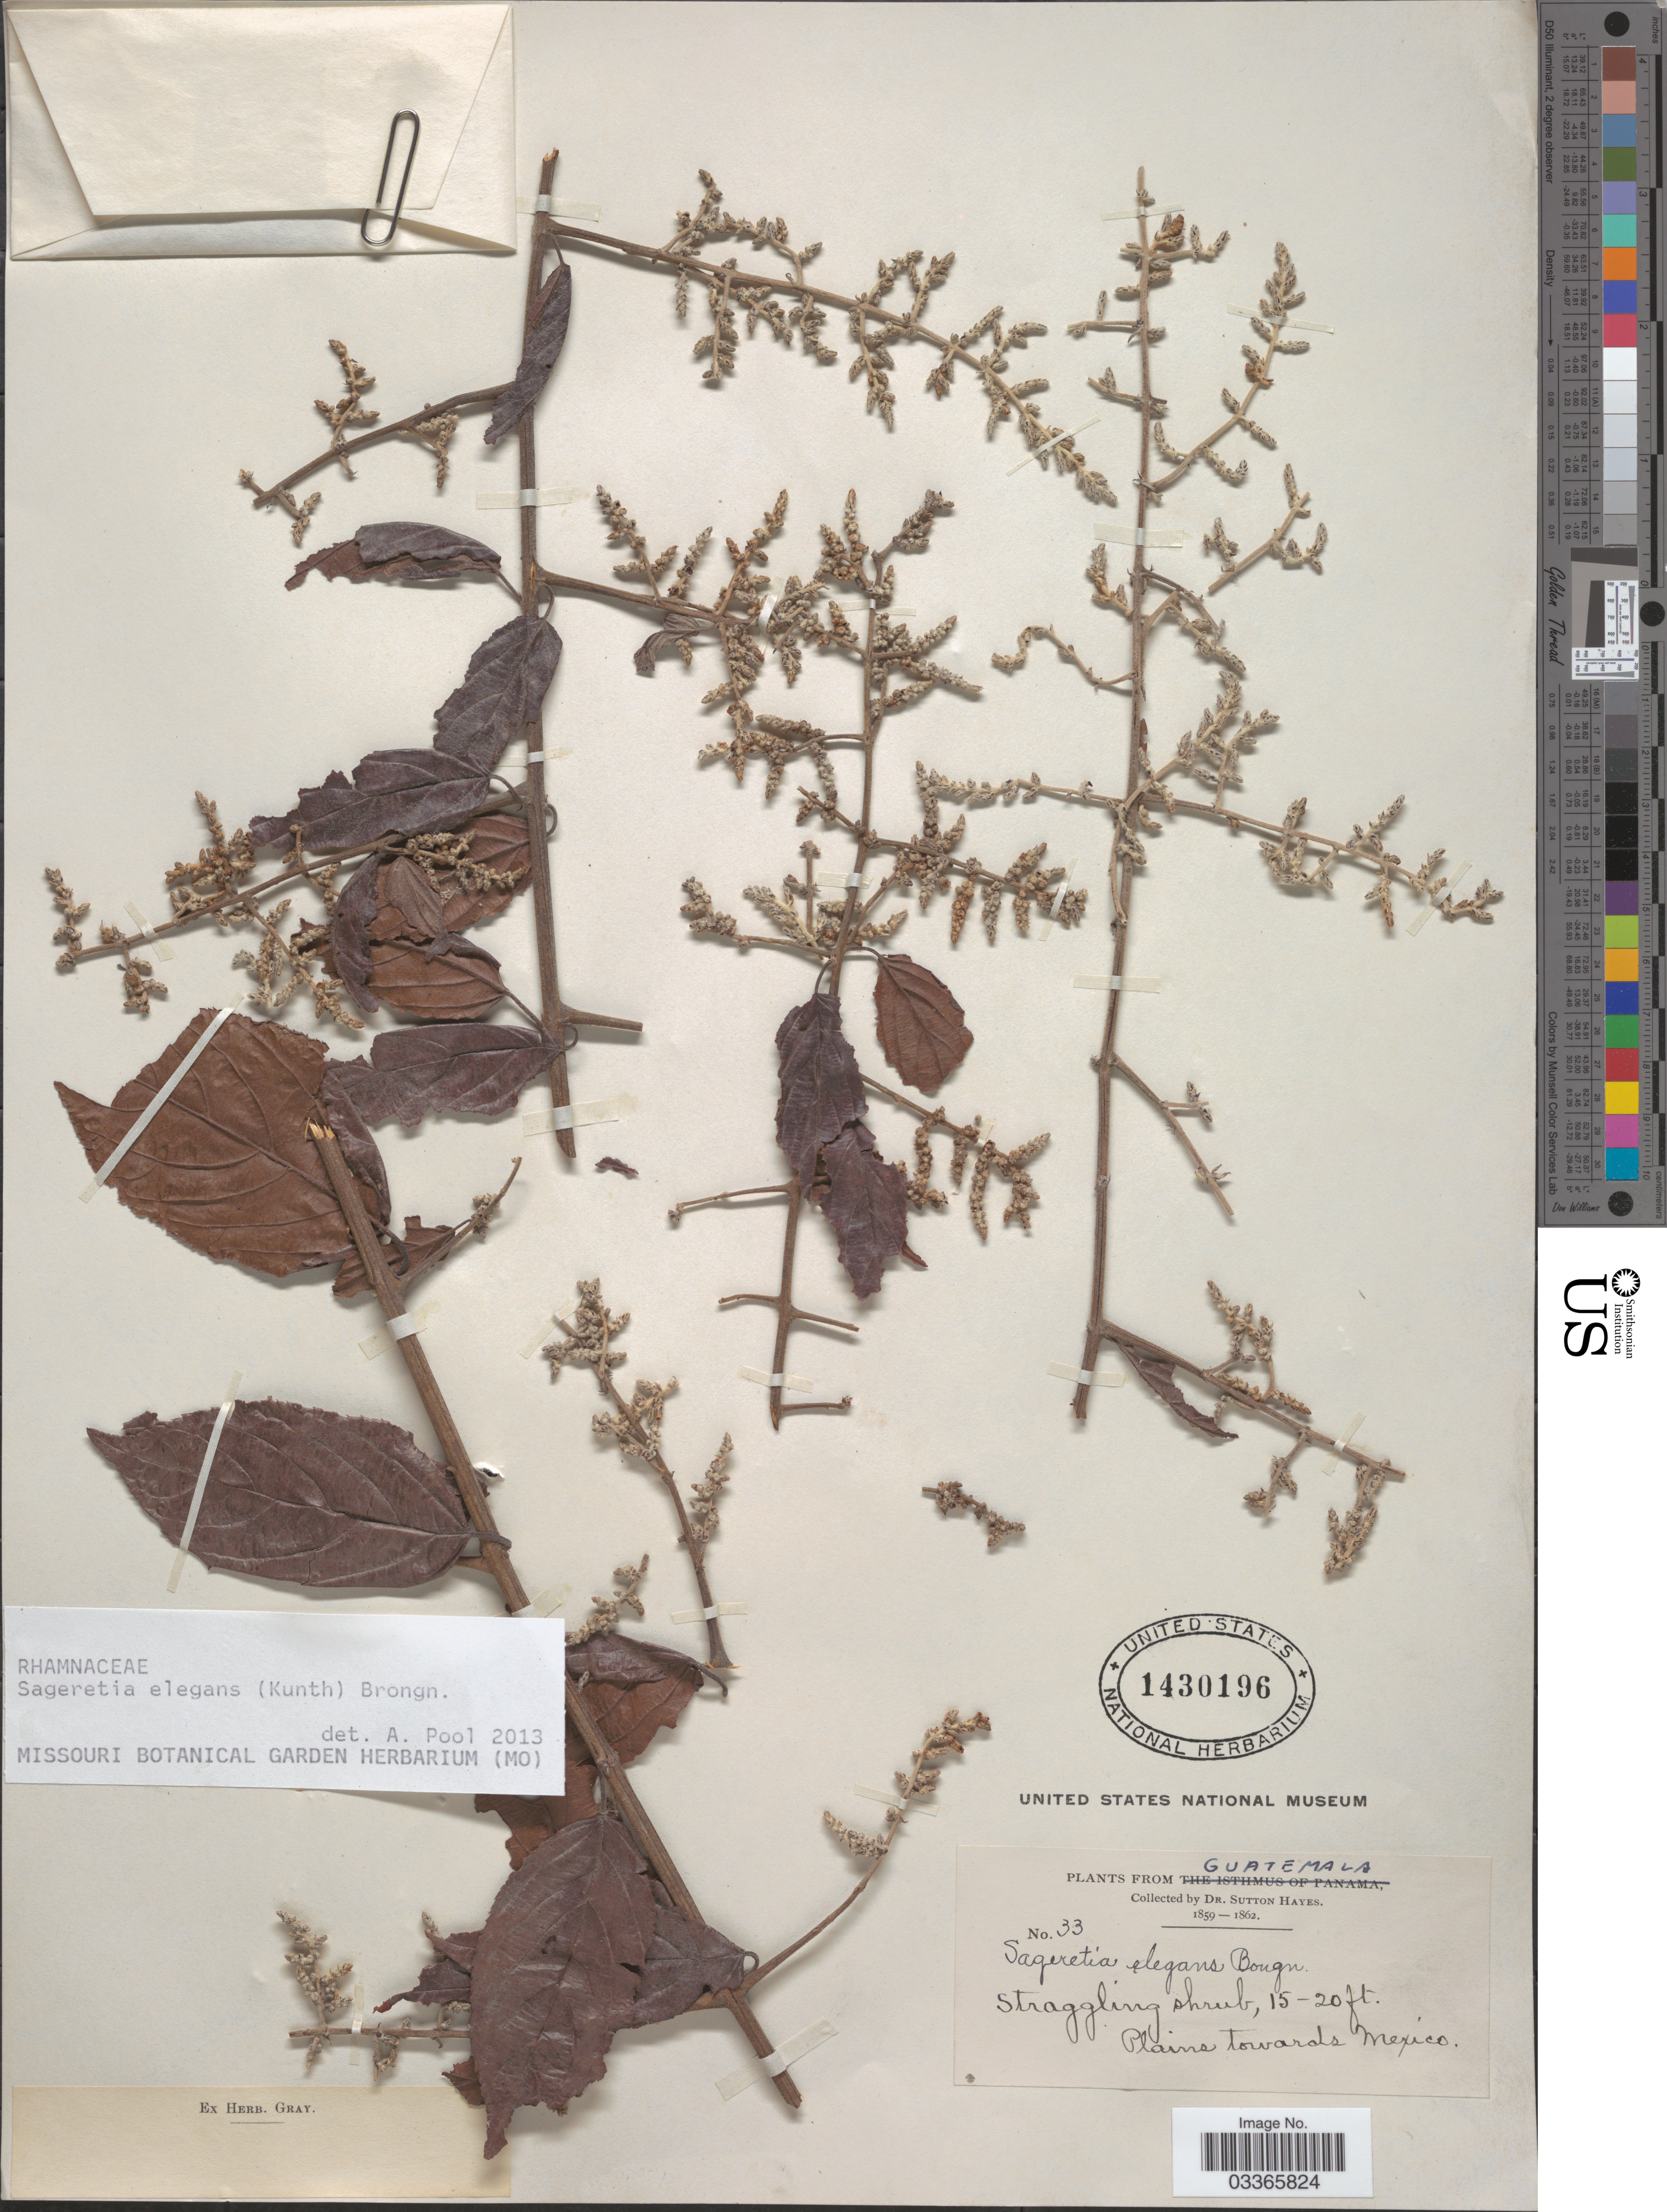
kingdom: Plantae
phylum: Tracheophyta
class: Magnoliopsida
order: Rosales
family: Rhamnaceae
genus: Sageretia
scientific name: Sageretia elegans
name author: (Kunth) Brongn.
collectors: S. Hayes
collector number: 33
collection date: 1859/1862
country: Guatemala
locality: Plains towards Mexico.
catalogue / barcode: US 1430196